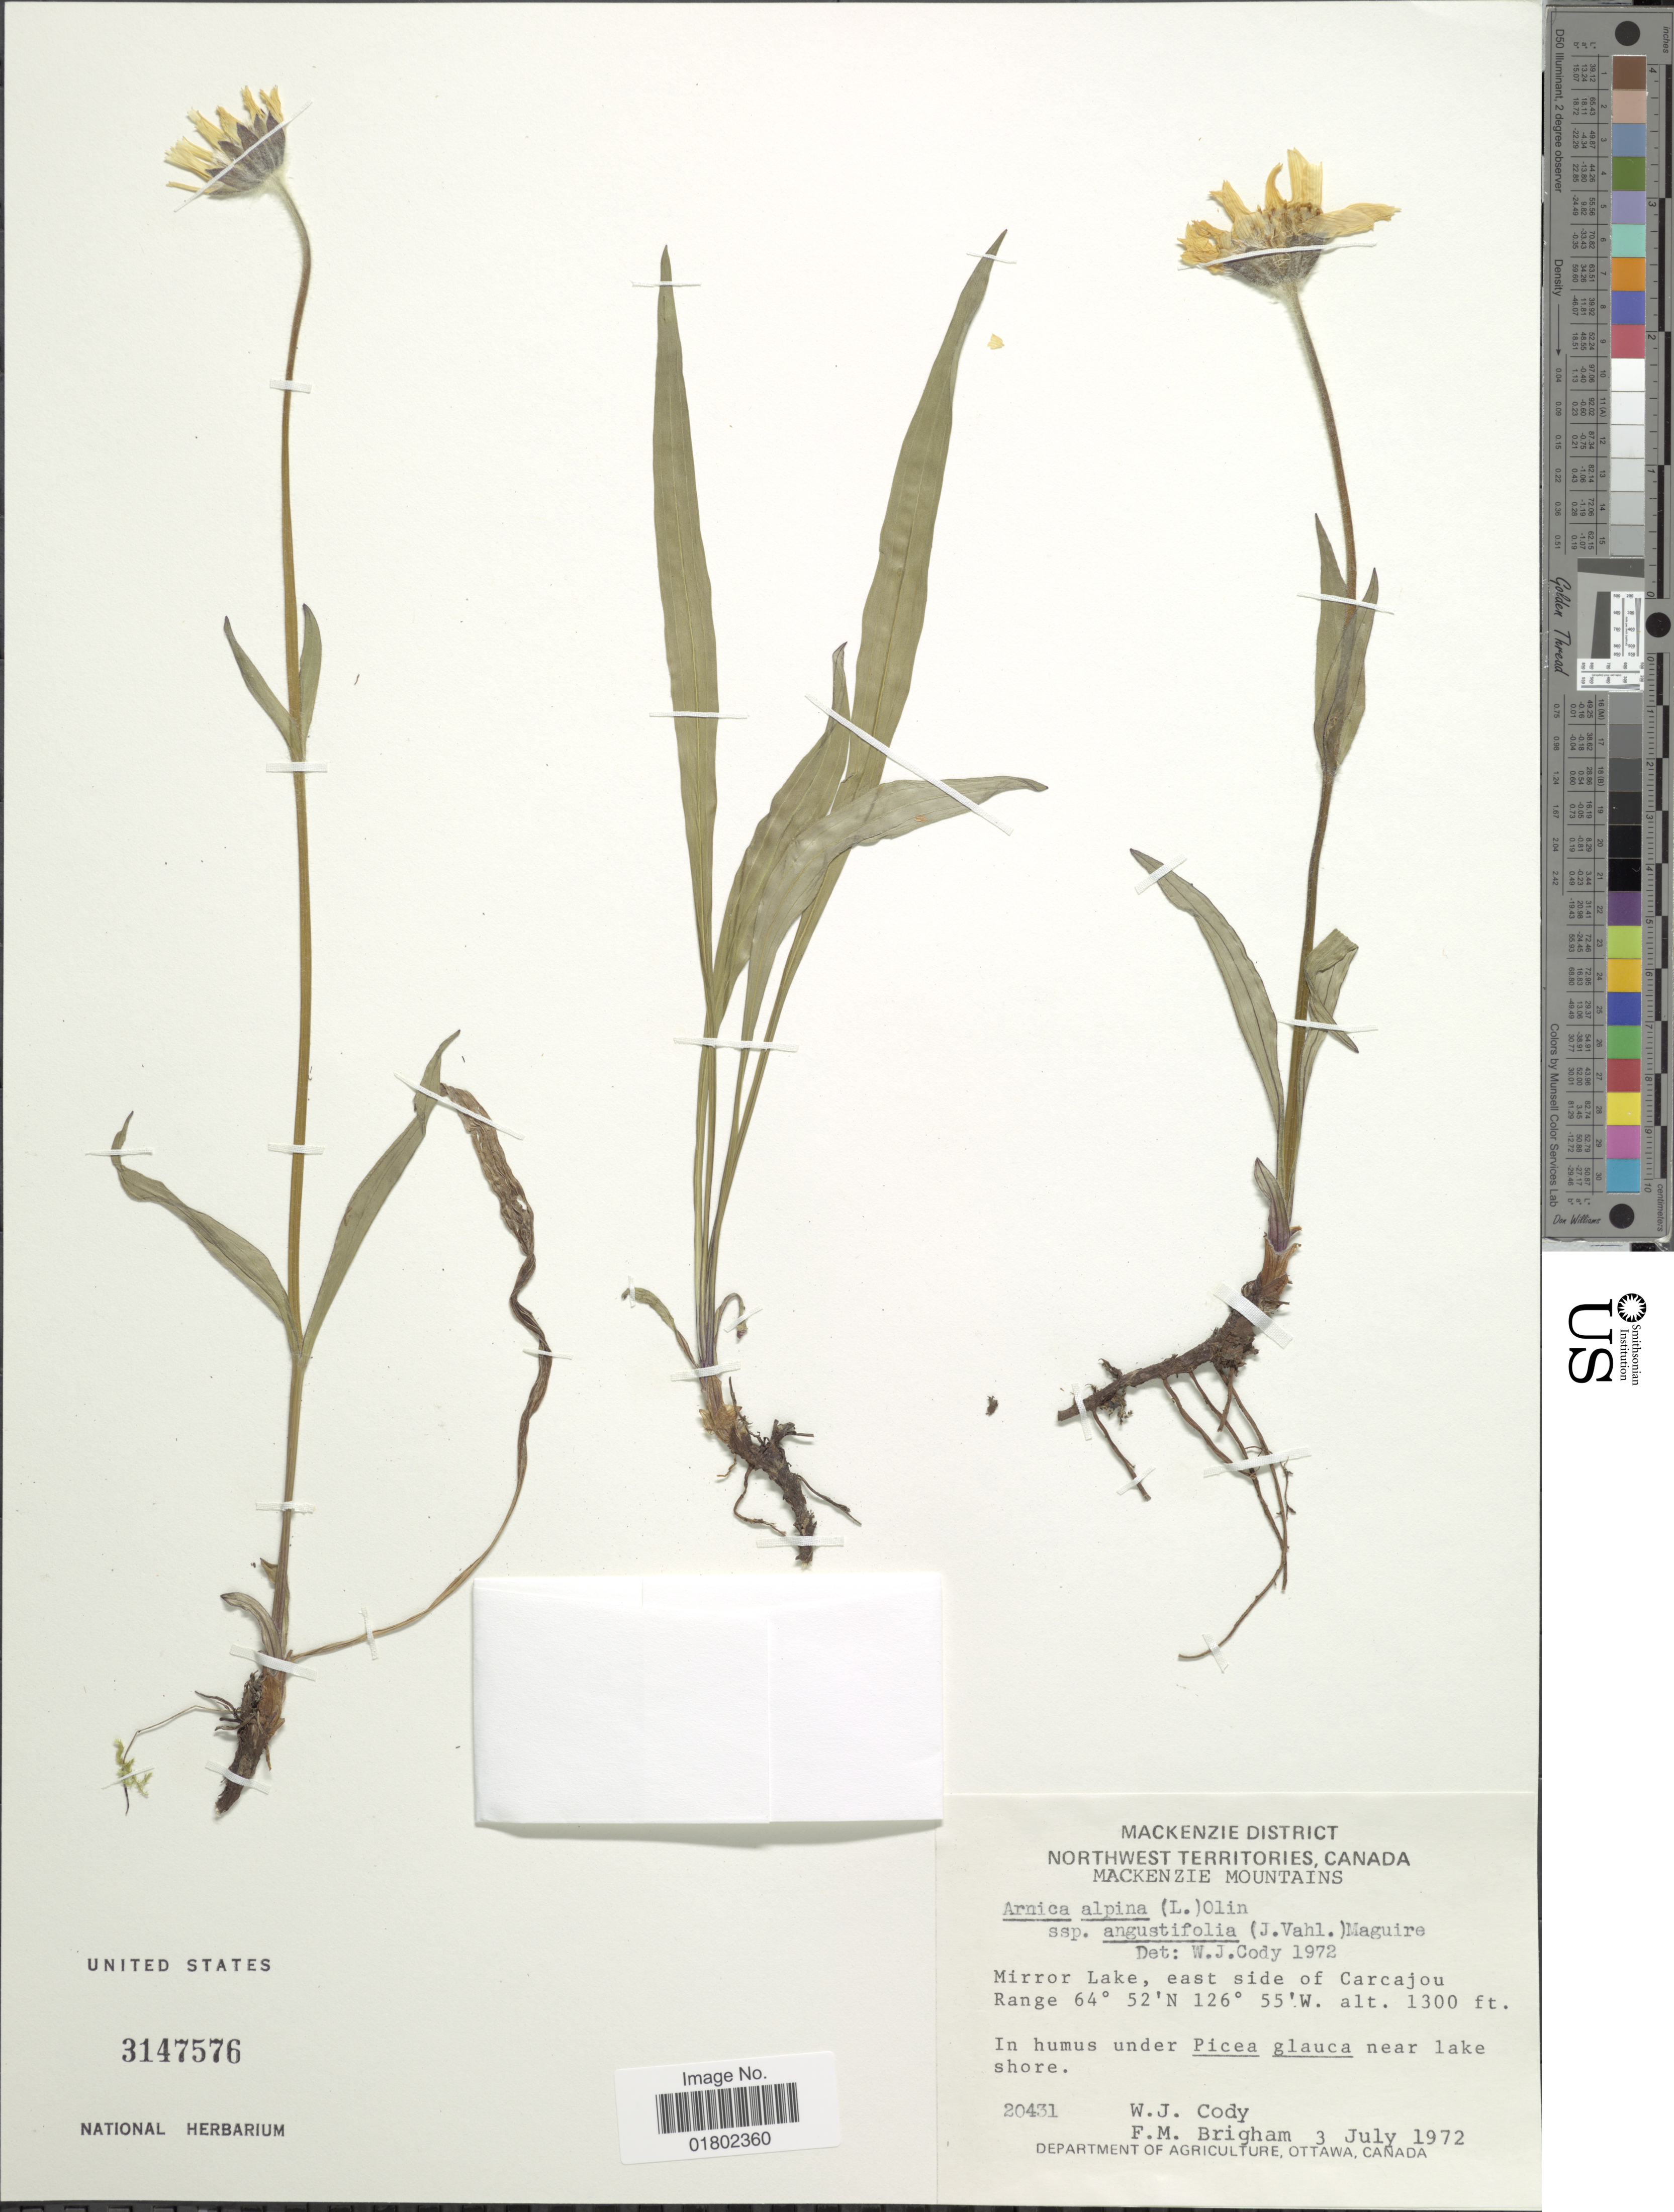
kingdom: Plantae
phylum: Tracheophyta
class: Magnoliopsida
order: Asterales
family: Asteraceae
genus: Arnica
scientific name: Arnica alpina var. angustifolia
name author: (Vahl) Maguire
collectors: W. Cody & F. Brigham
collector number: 20431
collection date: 1972-07-03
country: Canada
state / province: Northwest Territories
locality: Mackenzie Mountains, Mirror Lake, east side of Carcajou Range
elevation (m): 396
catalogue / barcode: US 3147576